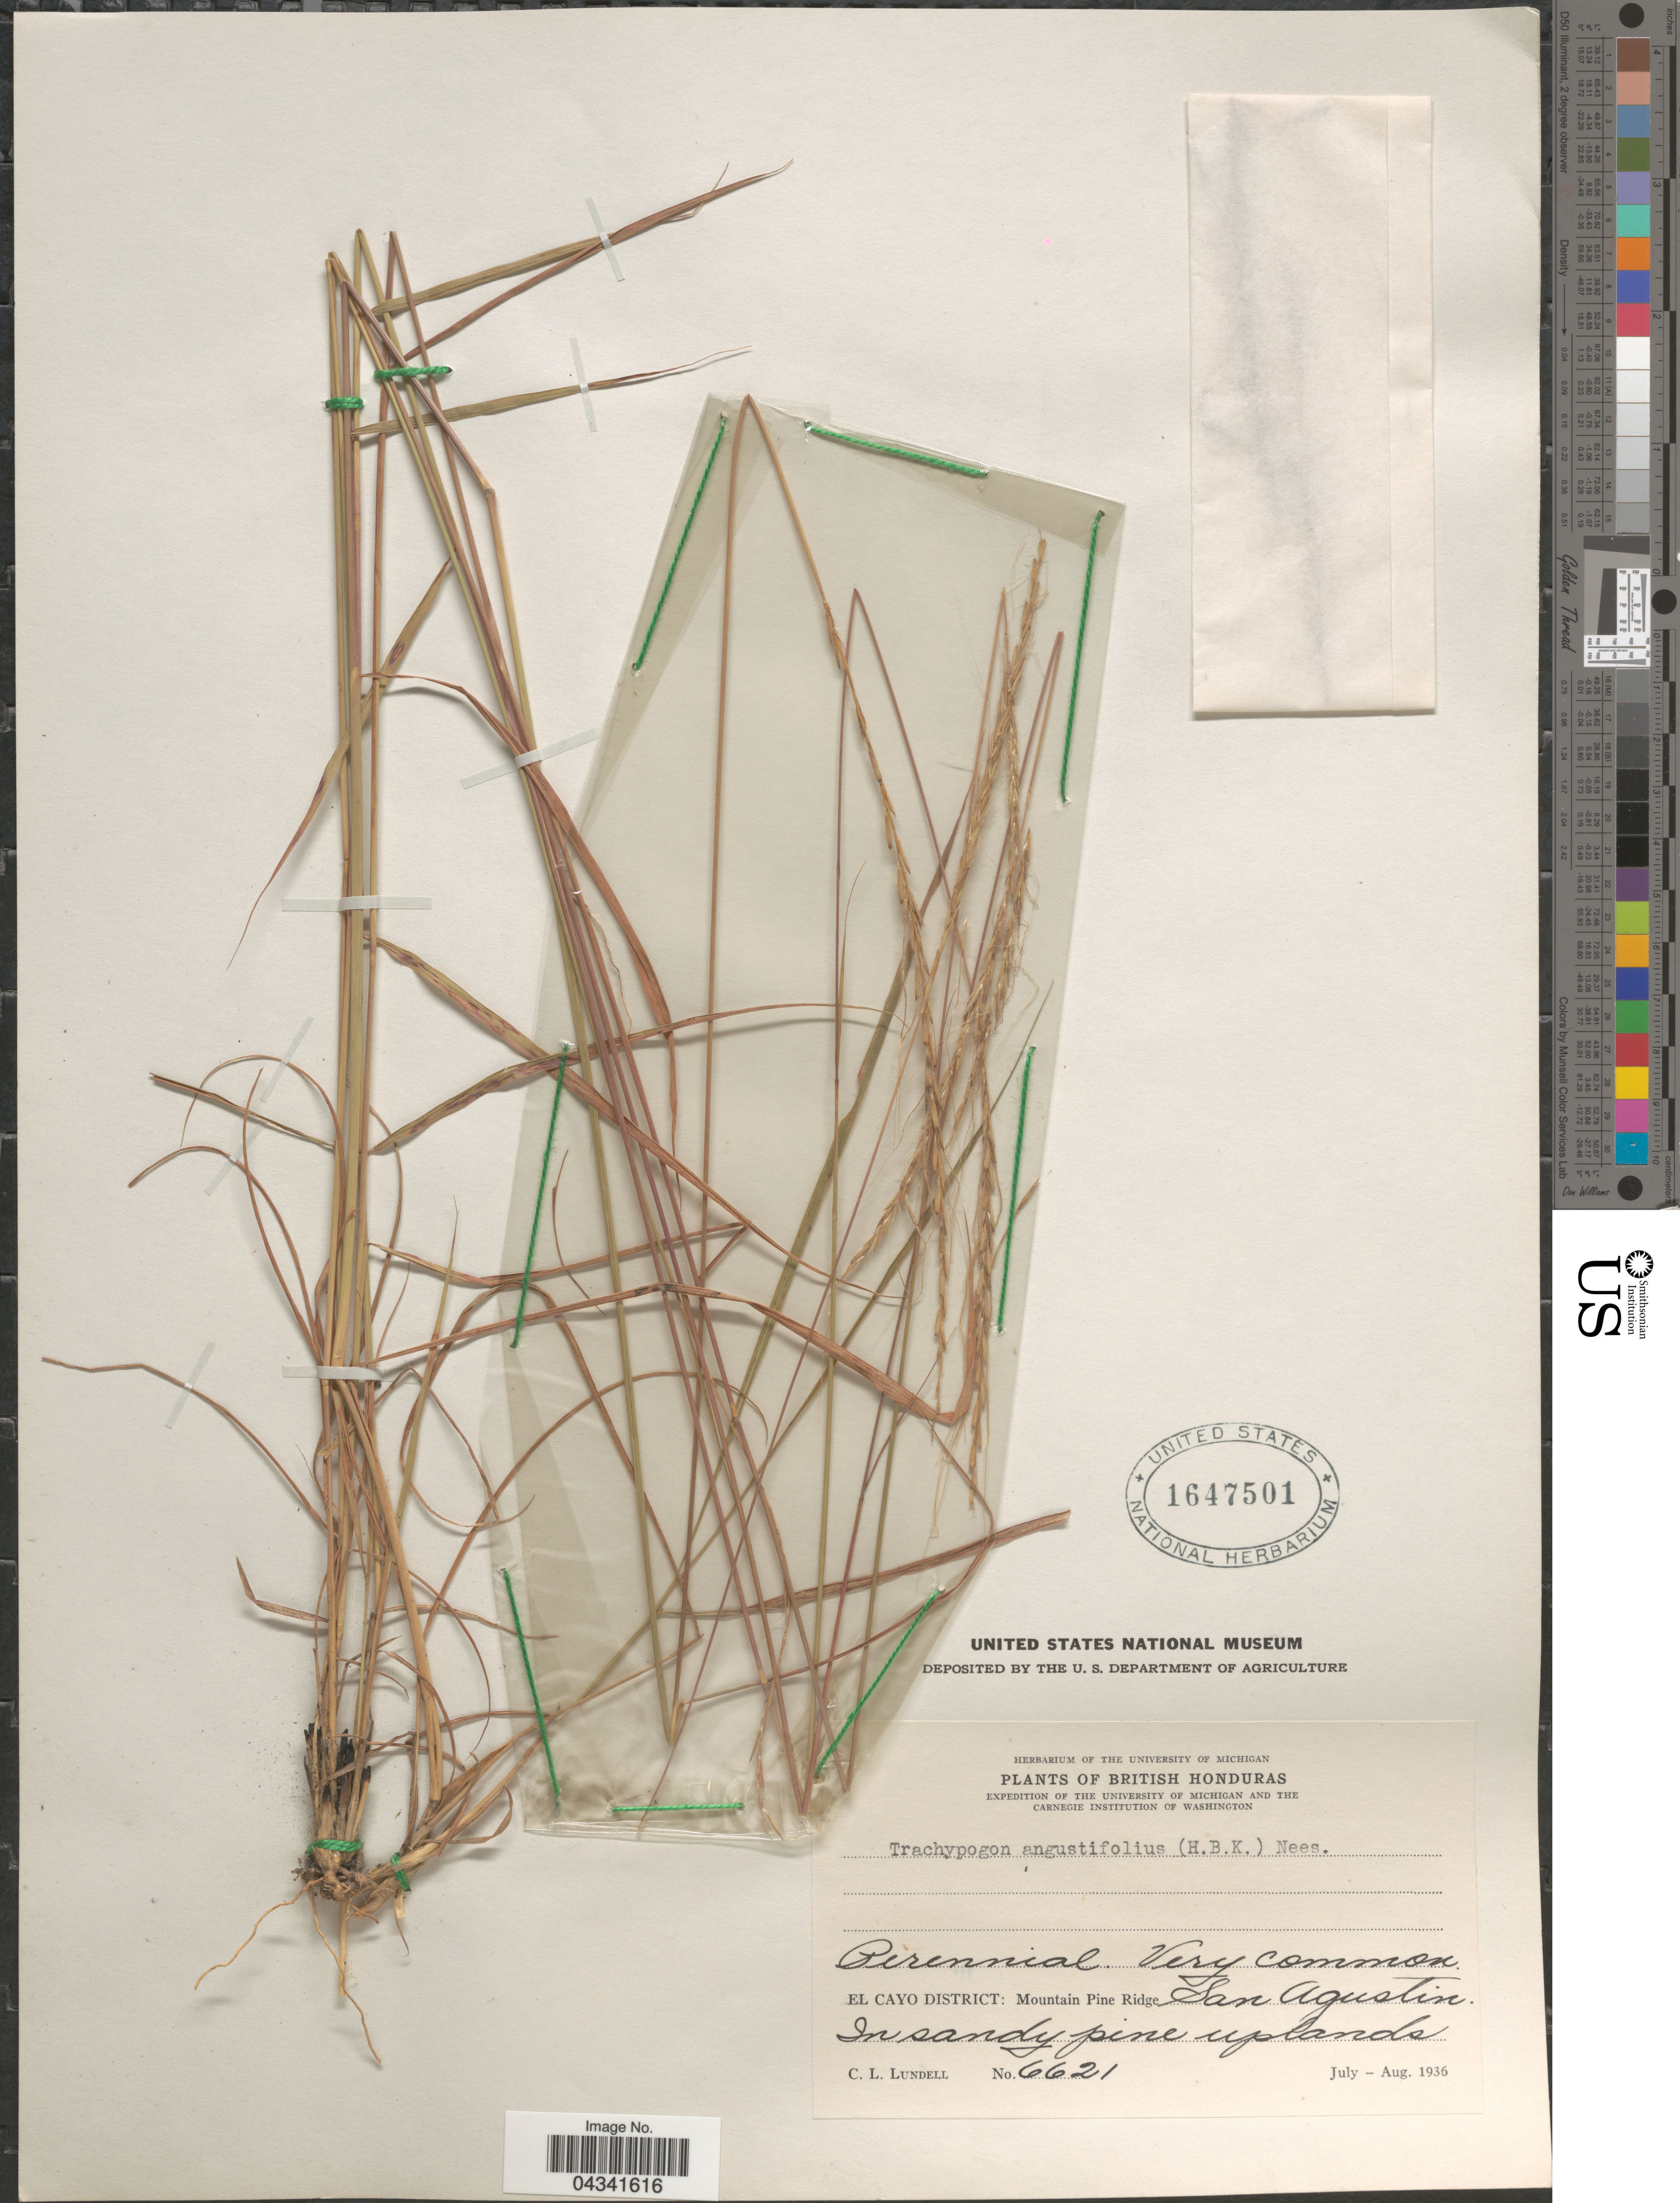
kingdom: Plantae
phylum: Tracheophyta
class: Liliopsida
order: Poales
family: Poaceae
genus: Trachypogon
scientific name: Trachypogon spicatus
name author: (L. f.) Kuntze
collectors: C. L. Lundell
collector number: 6621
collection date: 1936-07/1936-08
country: Belize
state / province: Cayo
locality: British Honduras. Expedition Of The University Of Michigan And The Carnegie Institution Of Washington. El Cayo District: Mountain Pine Ridge. San Agustin.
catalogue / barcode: US 1647501